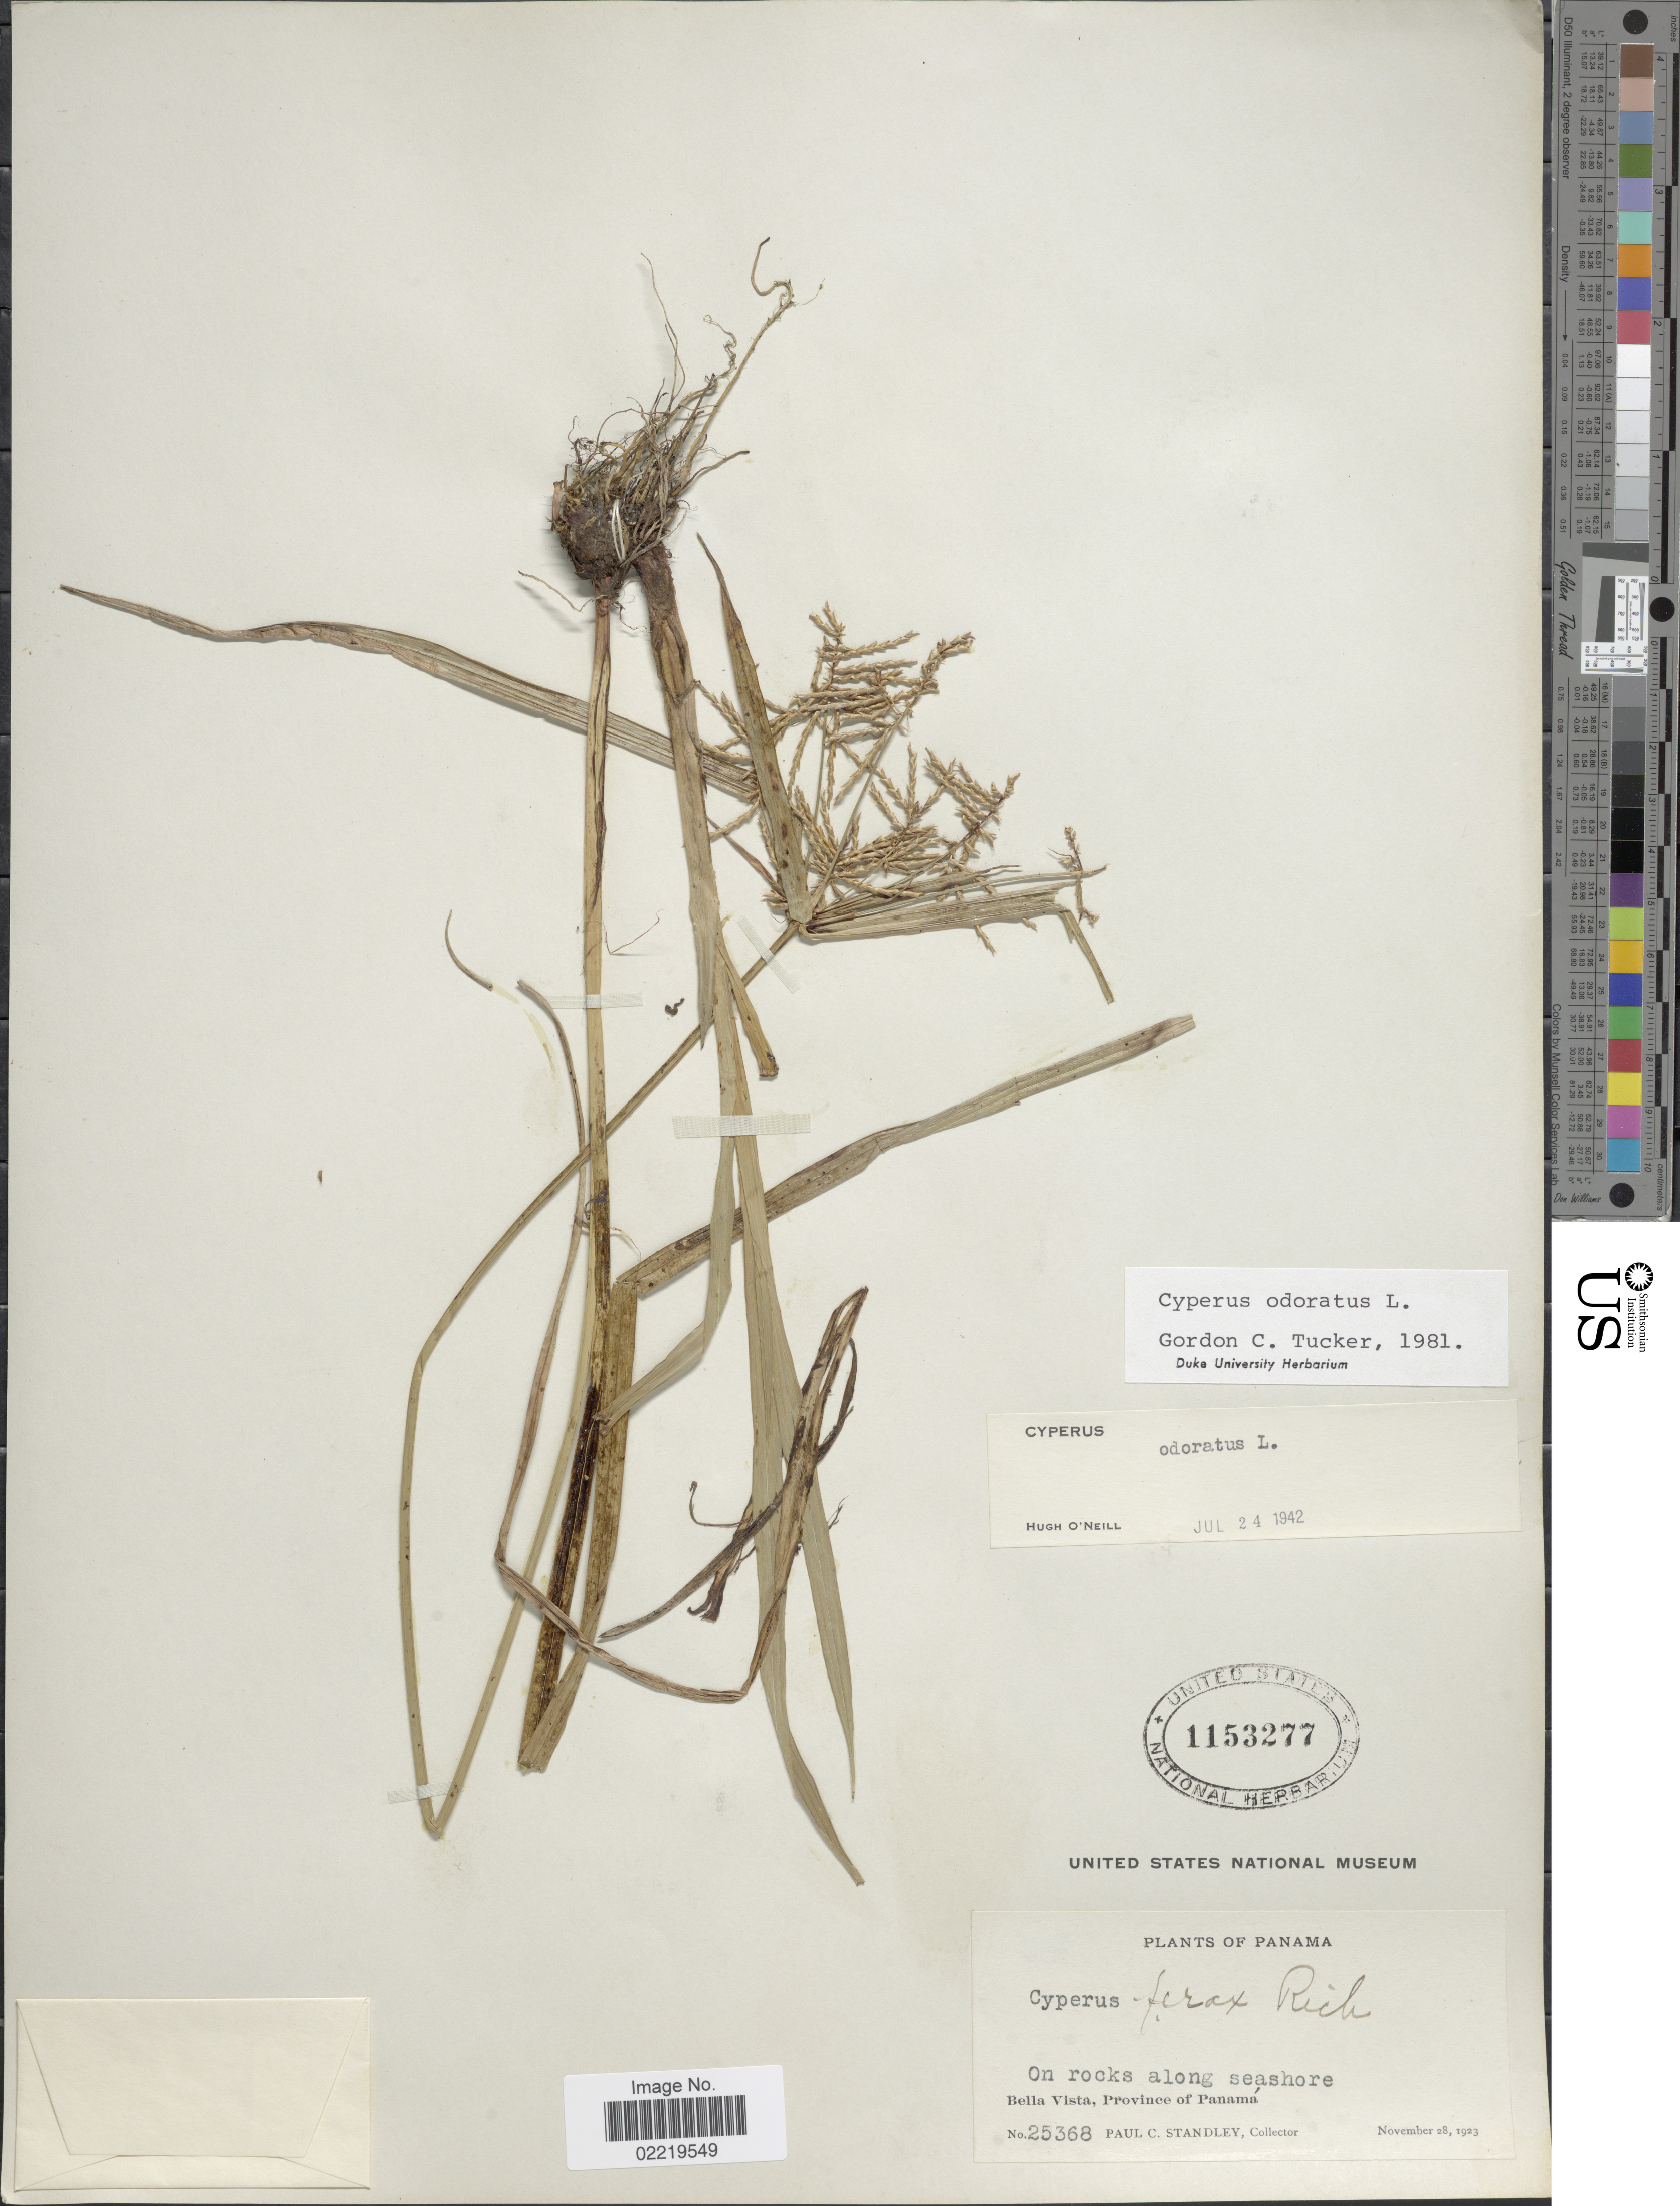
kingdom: Plantae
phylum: Tracheophyta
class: Liliopsida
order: Poales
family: Cyperaceae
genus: Cyperus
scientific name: Cyperus odoratus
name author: L.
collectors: P. C. Standley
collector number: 25368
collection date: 1923-11-28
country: Panama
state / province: Panamá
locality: On rocks along seashore, Bella Vista.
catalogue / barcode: US 1153277